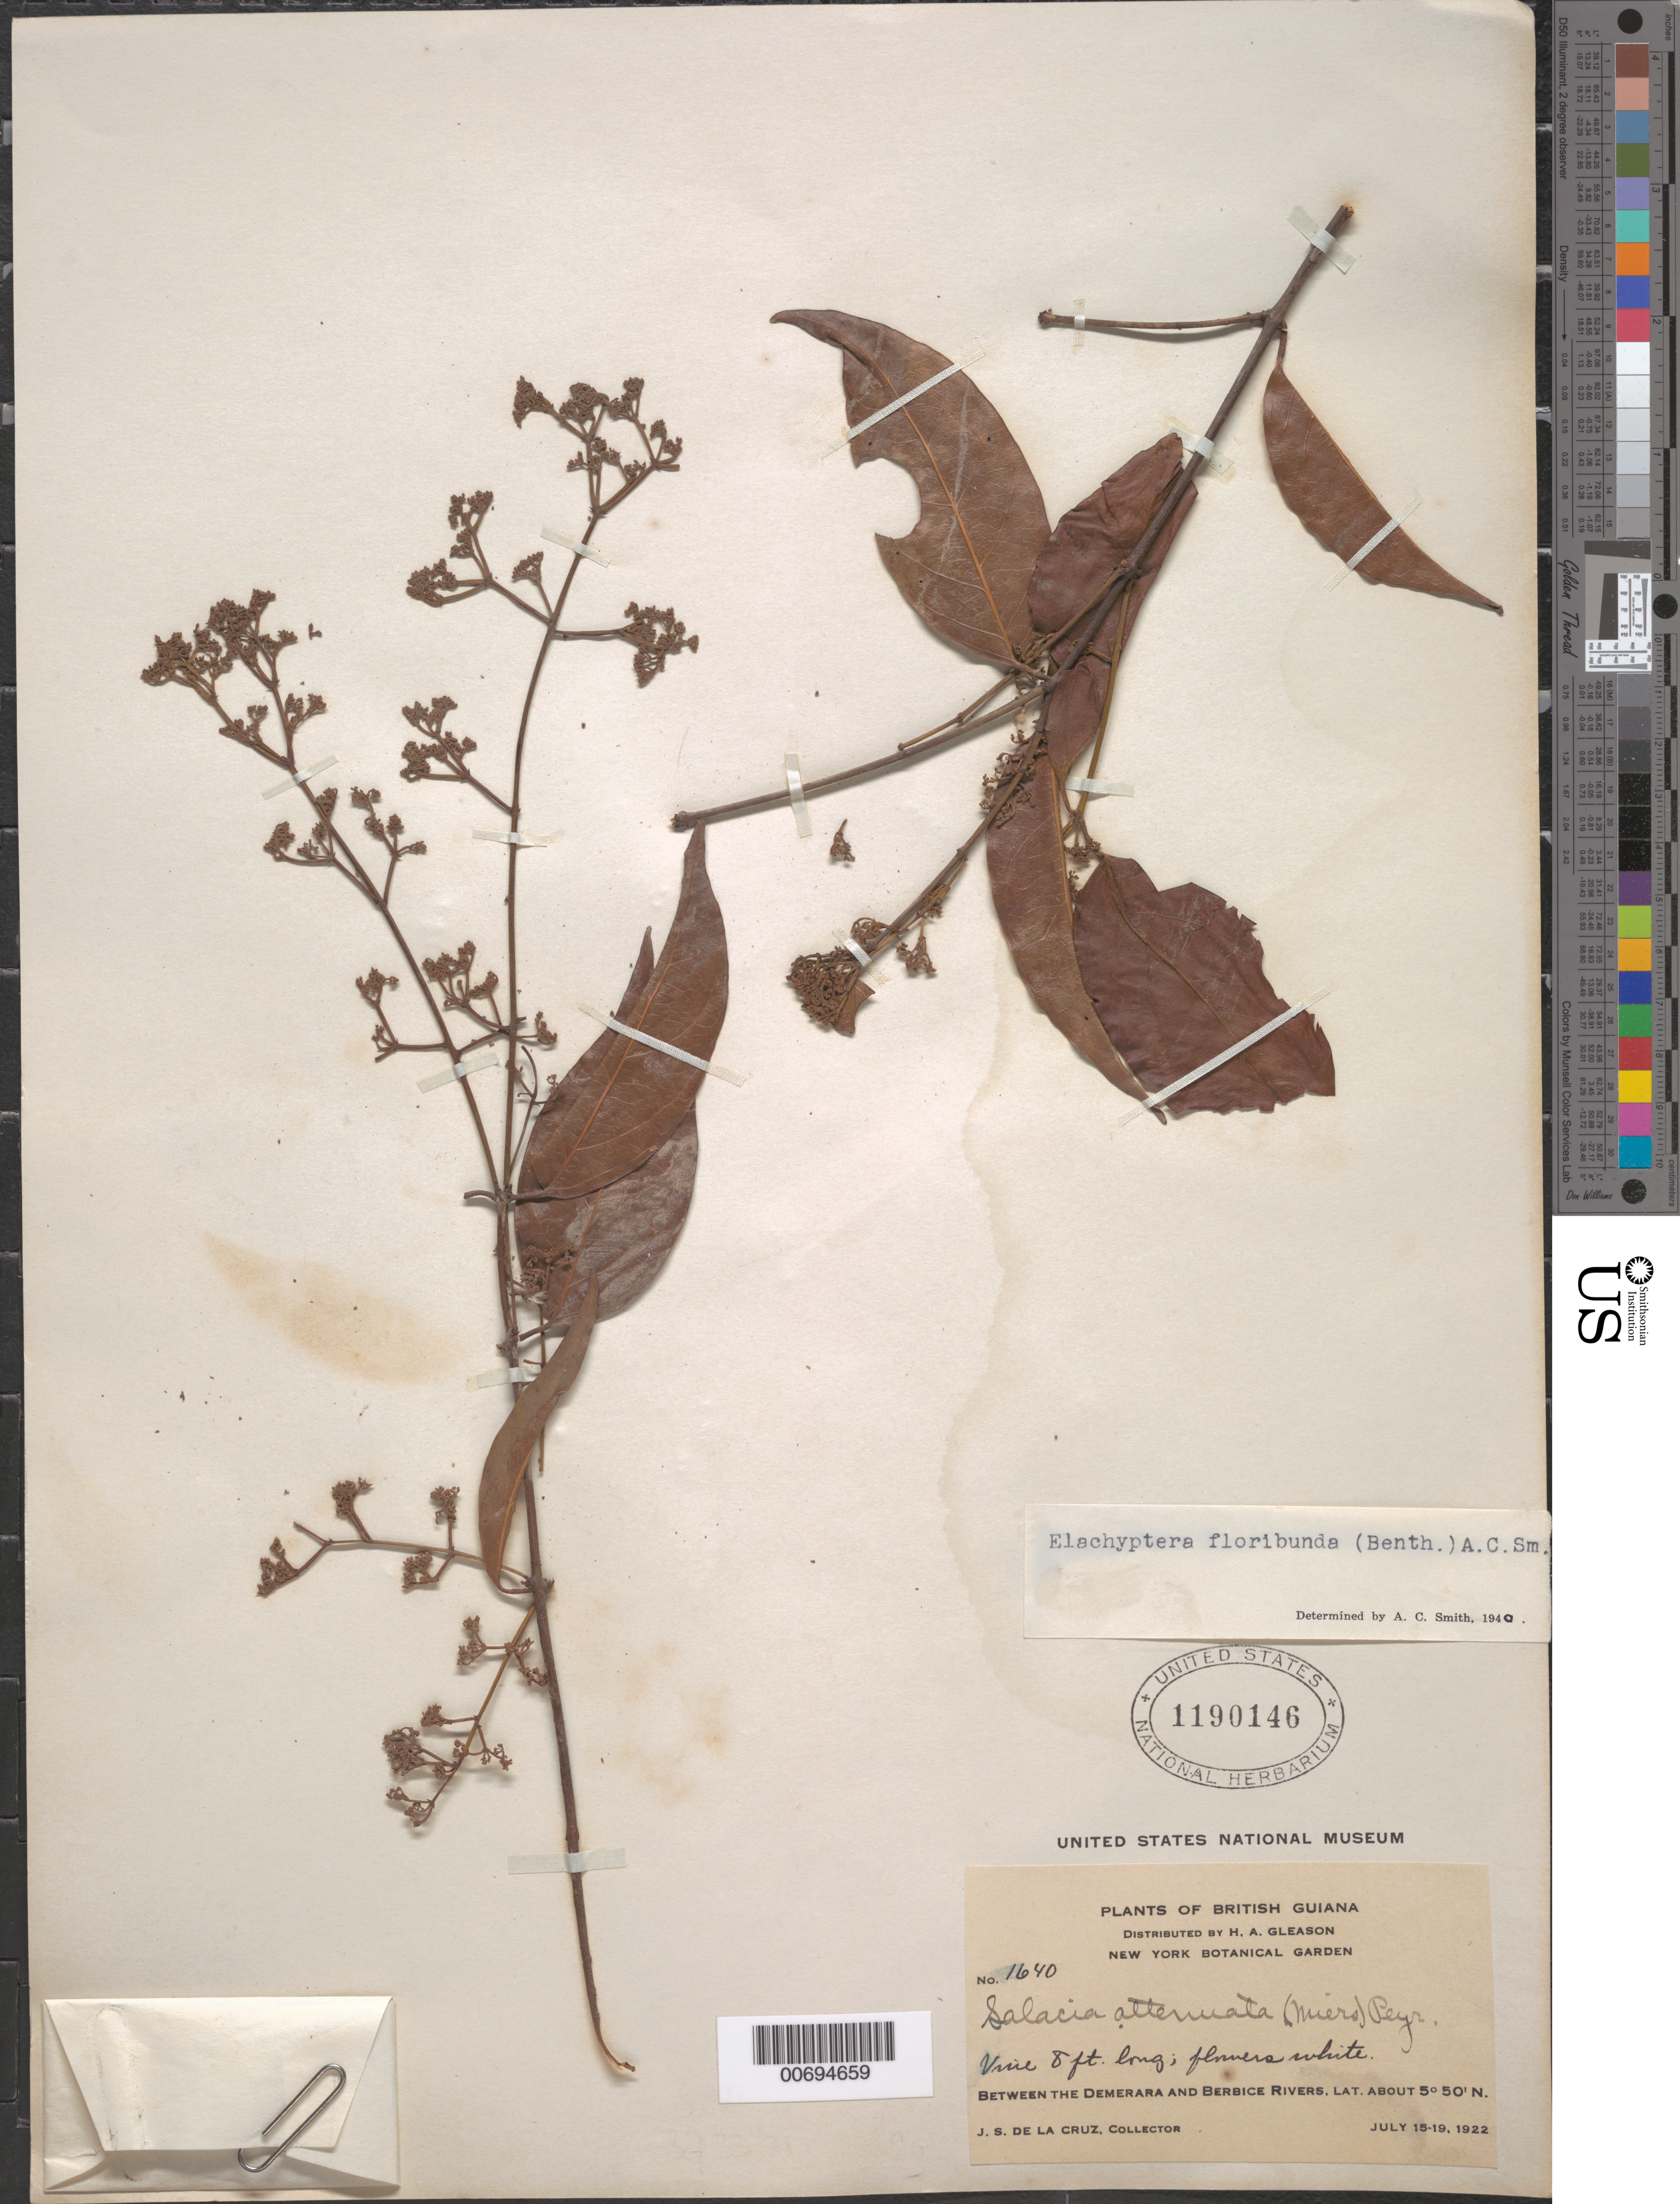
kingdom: Plantae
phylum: Tracheophyta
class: Magnoliopsida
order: Celastrales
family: Celastraceae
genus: Elachyptera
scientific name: Elachyptera floribunda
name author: (Benth.) A.C. Sm.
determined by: Smith, A. C.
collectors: J. S. de la Cruz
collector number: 1640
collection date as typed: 15-Jul-22 to 19-Jul-22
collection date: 1922-07-15/1922-07-19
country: Guyana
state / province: U. Demerara-Berbice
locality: Demerara River to the Berbice River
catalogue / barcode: US 1190146